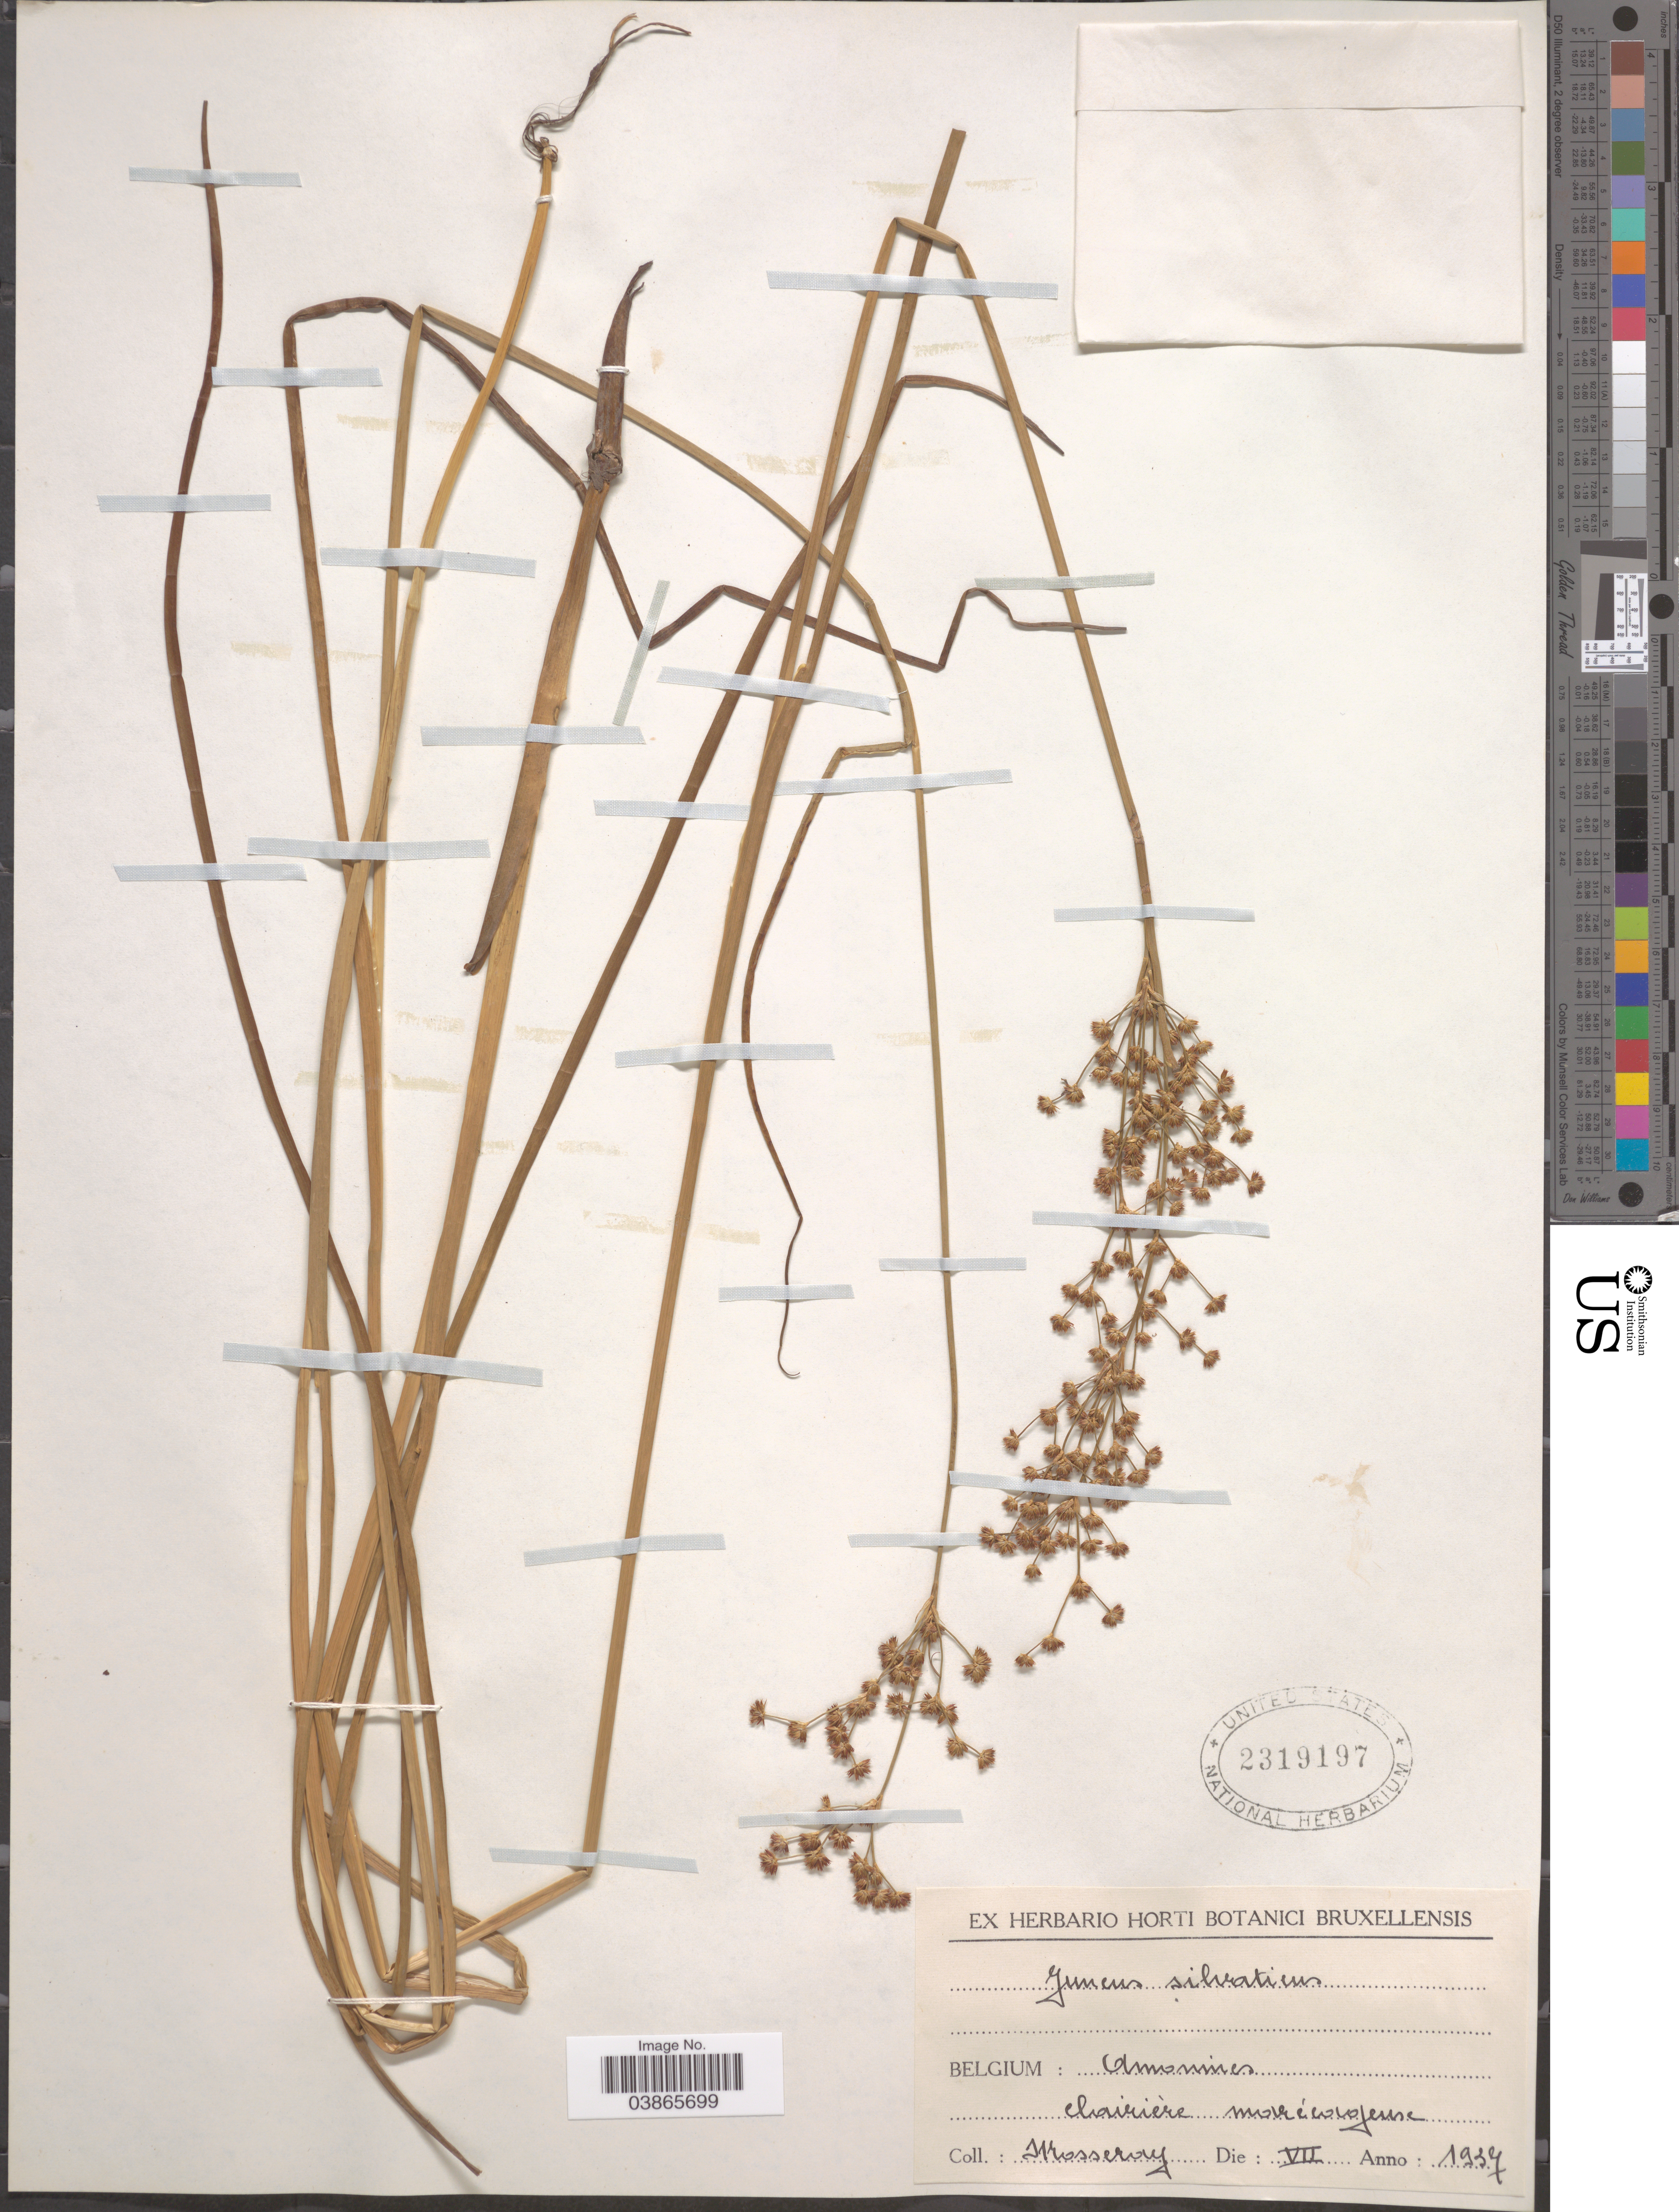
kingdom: Plantae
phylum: Tracheophyta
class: Liliopsida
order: Poales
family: Juncaceae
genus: Juncus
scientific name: Juncus sylvaticus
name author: Huds.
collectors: Mosseray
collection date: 1937-07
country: Belgium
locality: Amonines. Chairière marécocogense [interpreted].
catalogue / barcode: US 2319197